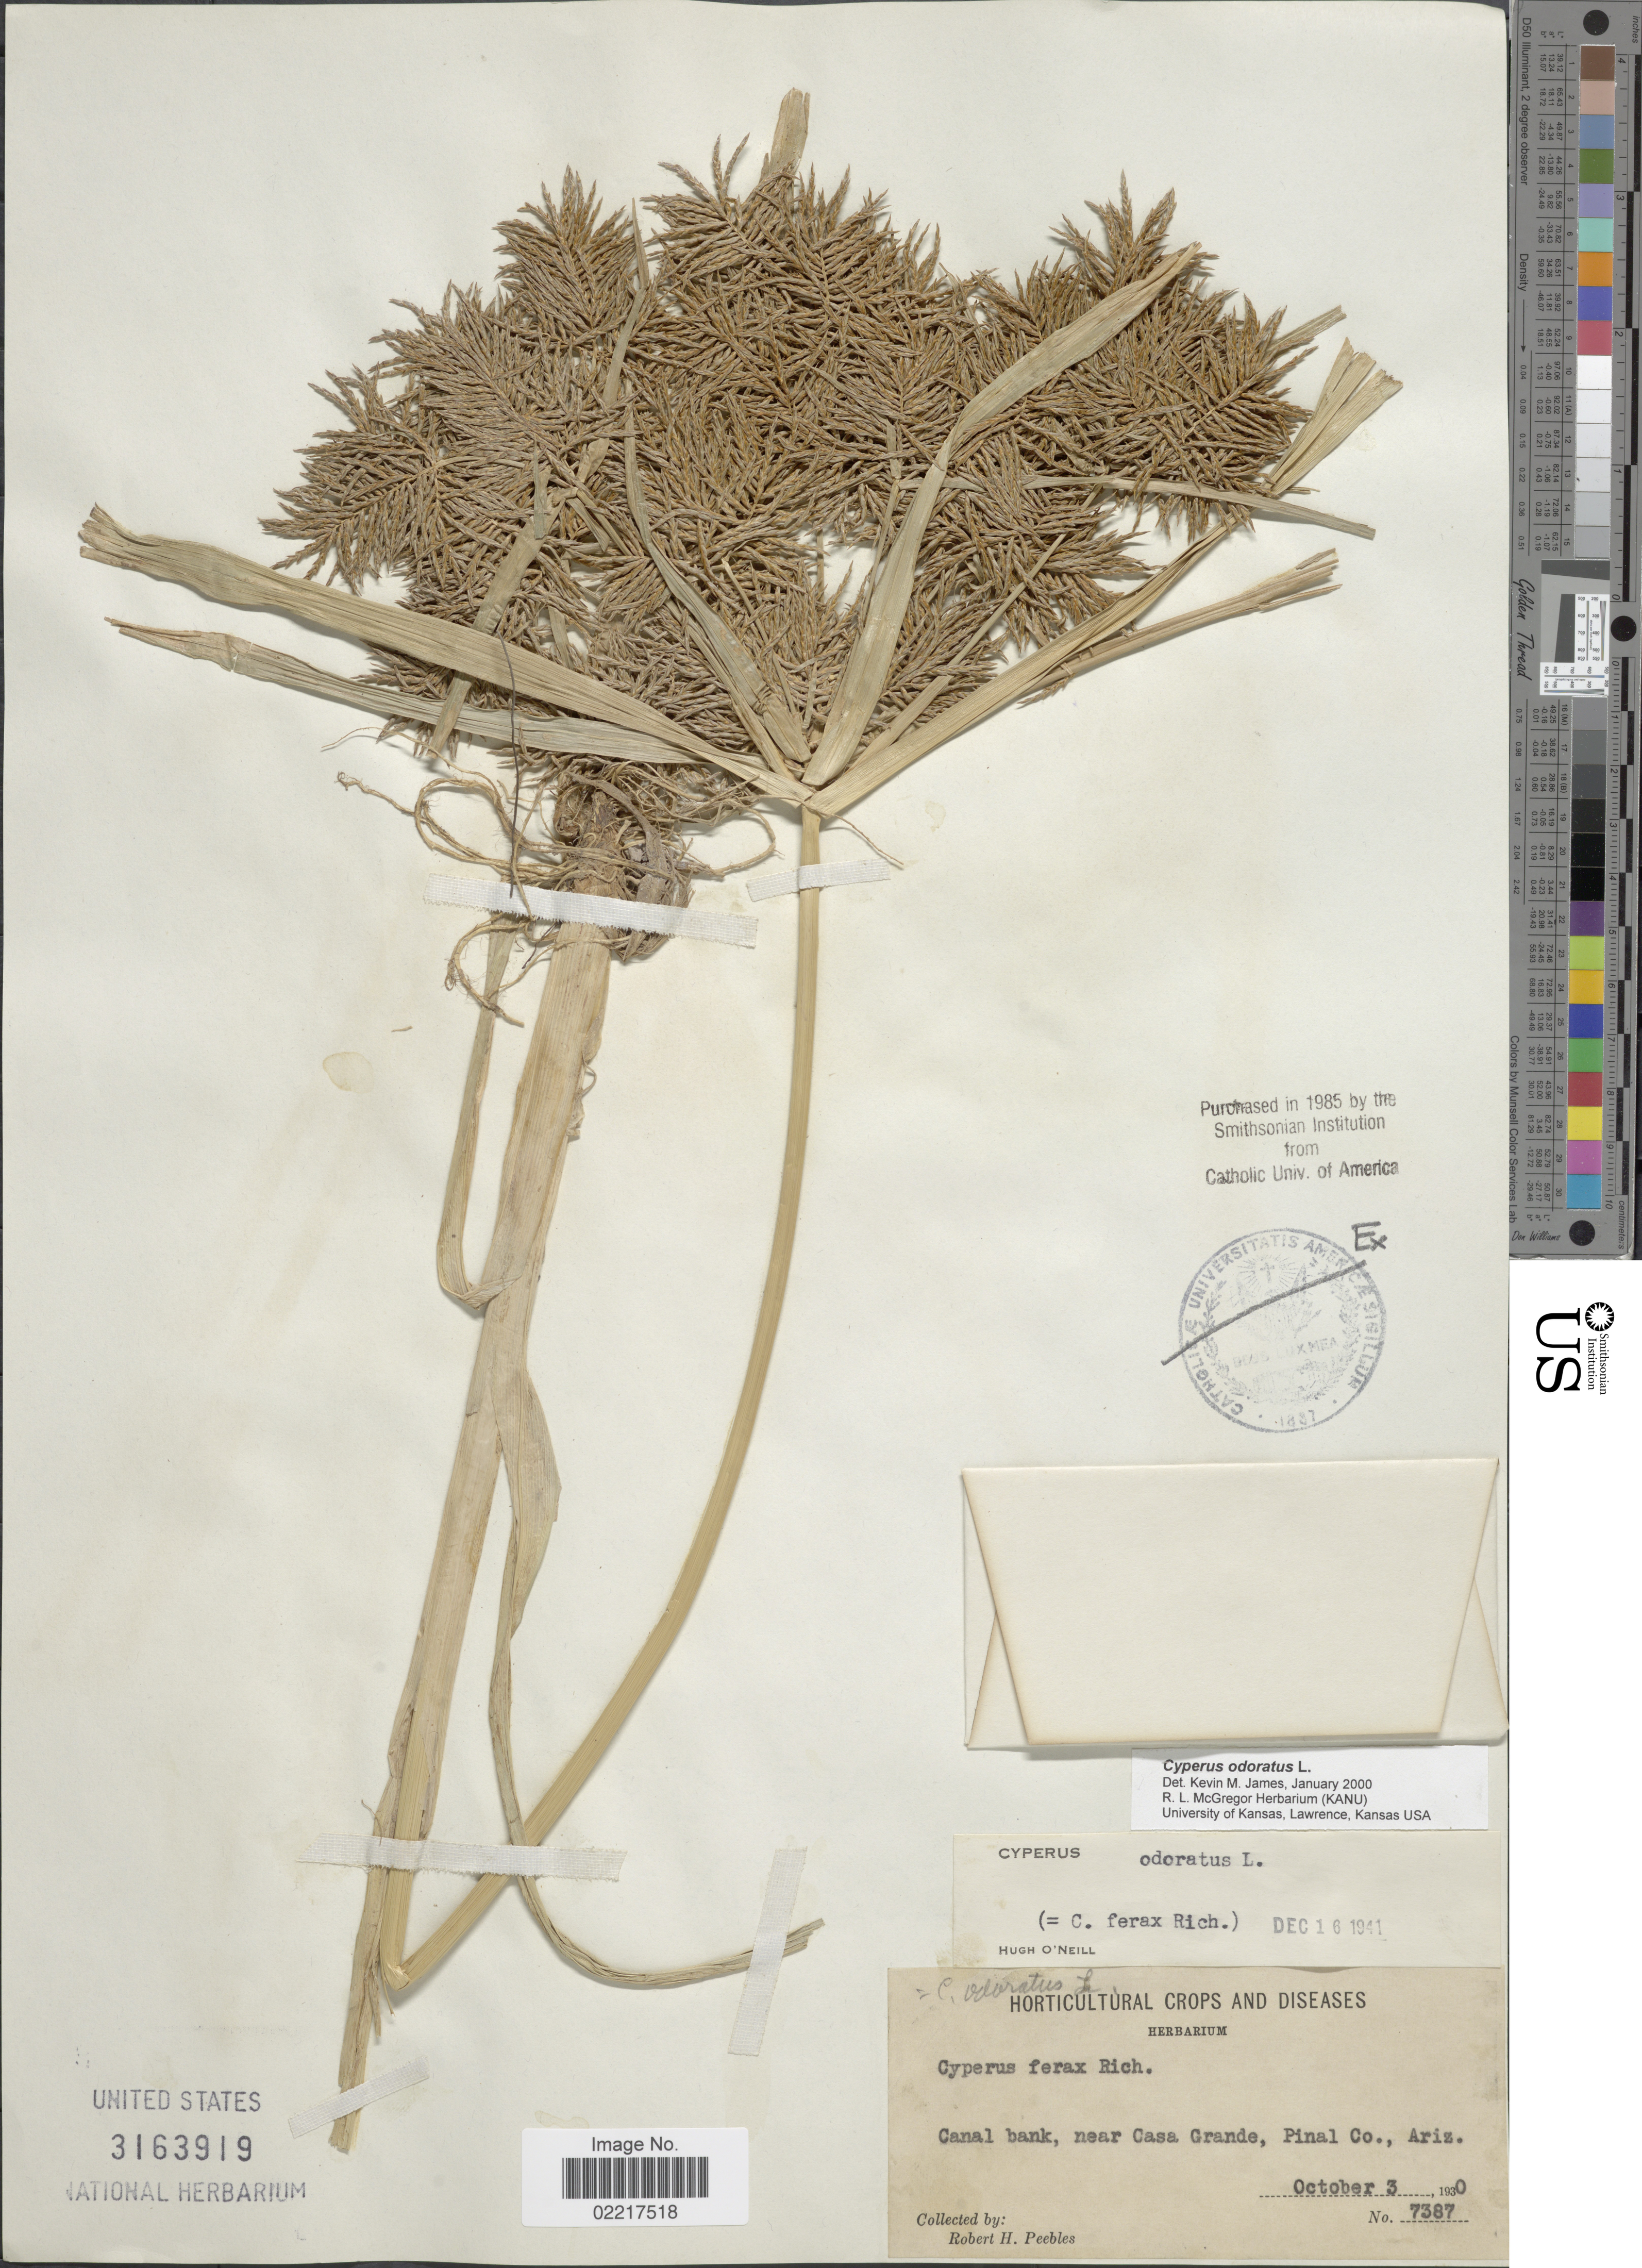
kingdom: Plantae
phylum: Tracheophyta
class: Liliopsida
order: Poales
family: Cyperaceae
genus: Cyperus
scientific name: Cyperus odoratus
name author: L.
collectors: R. H. Peebles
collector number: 7387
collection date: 1930-10-03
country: United States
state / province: Arizona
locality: Canal bank, near Casa Grande, Pinal Co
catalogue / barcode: US 3163919